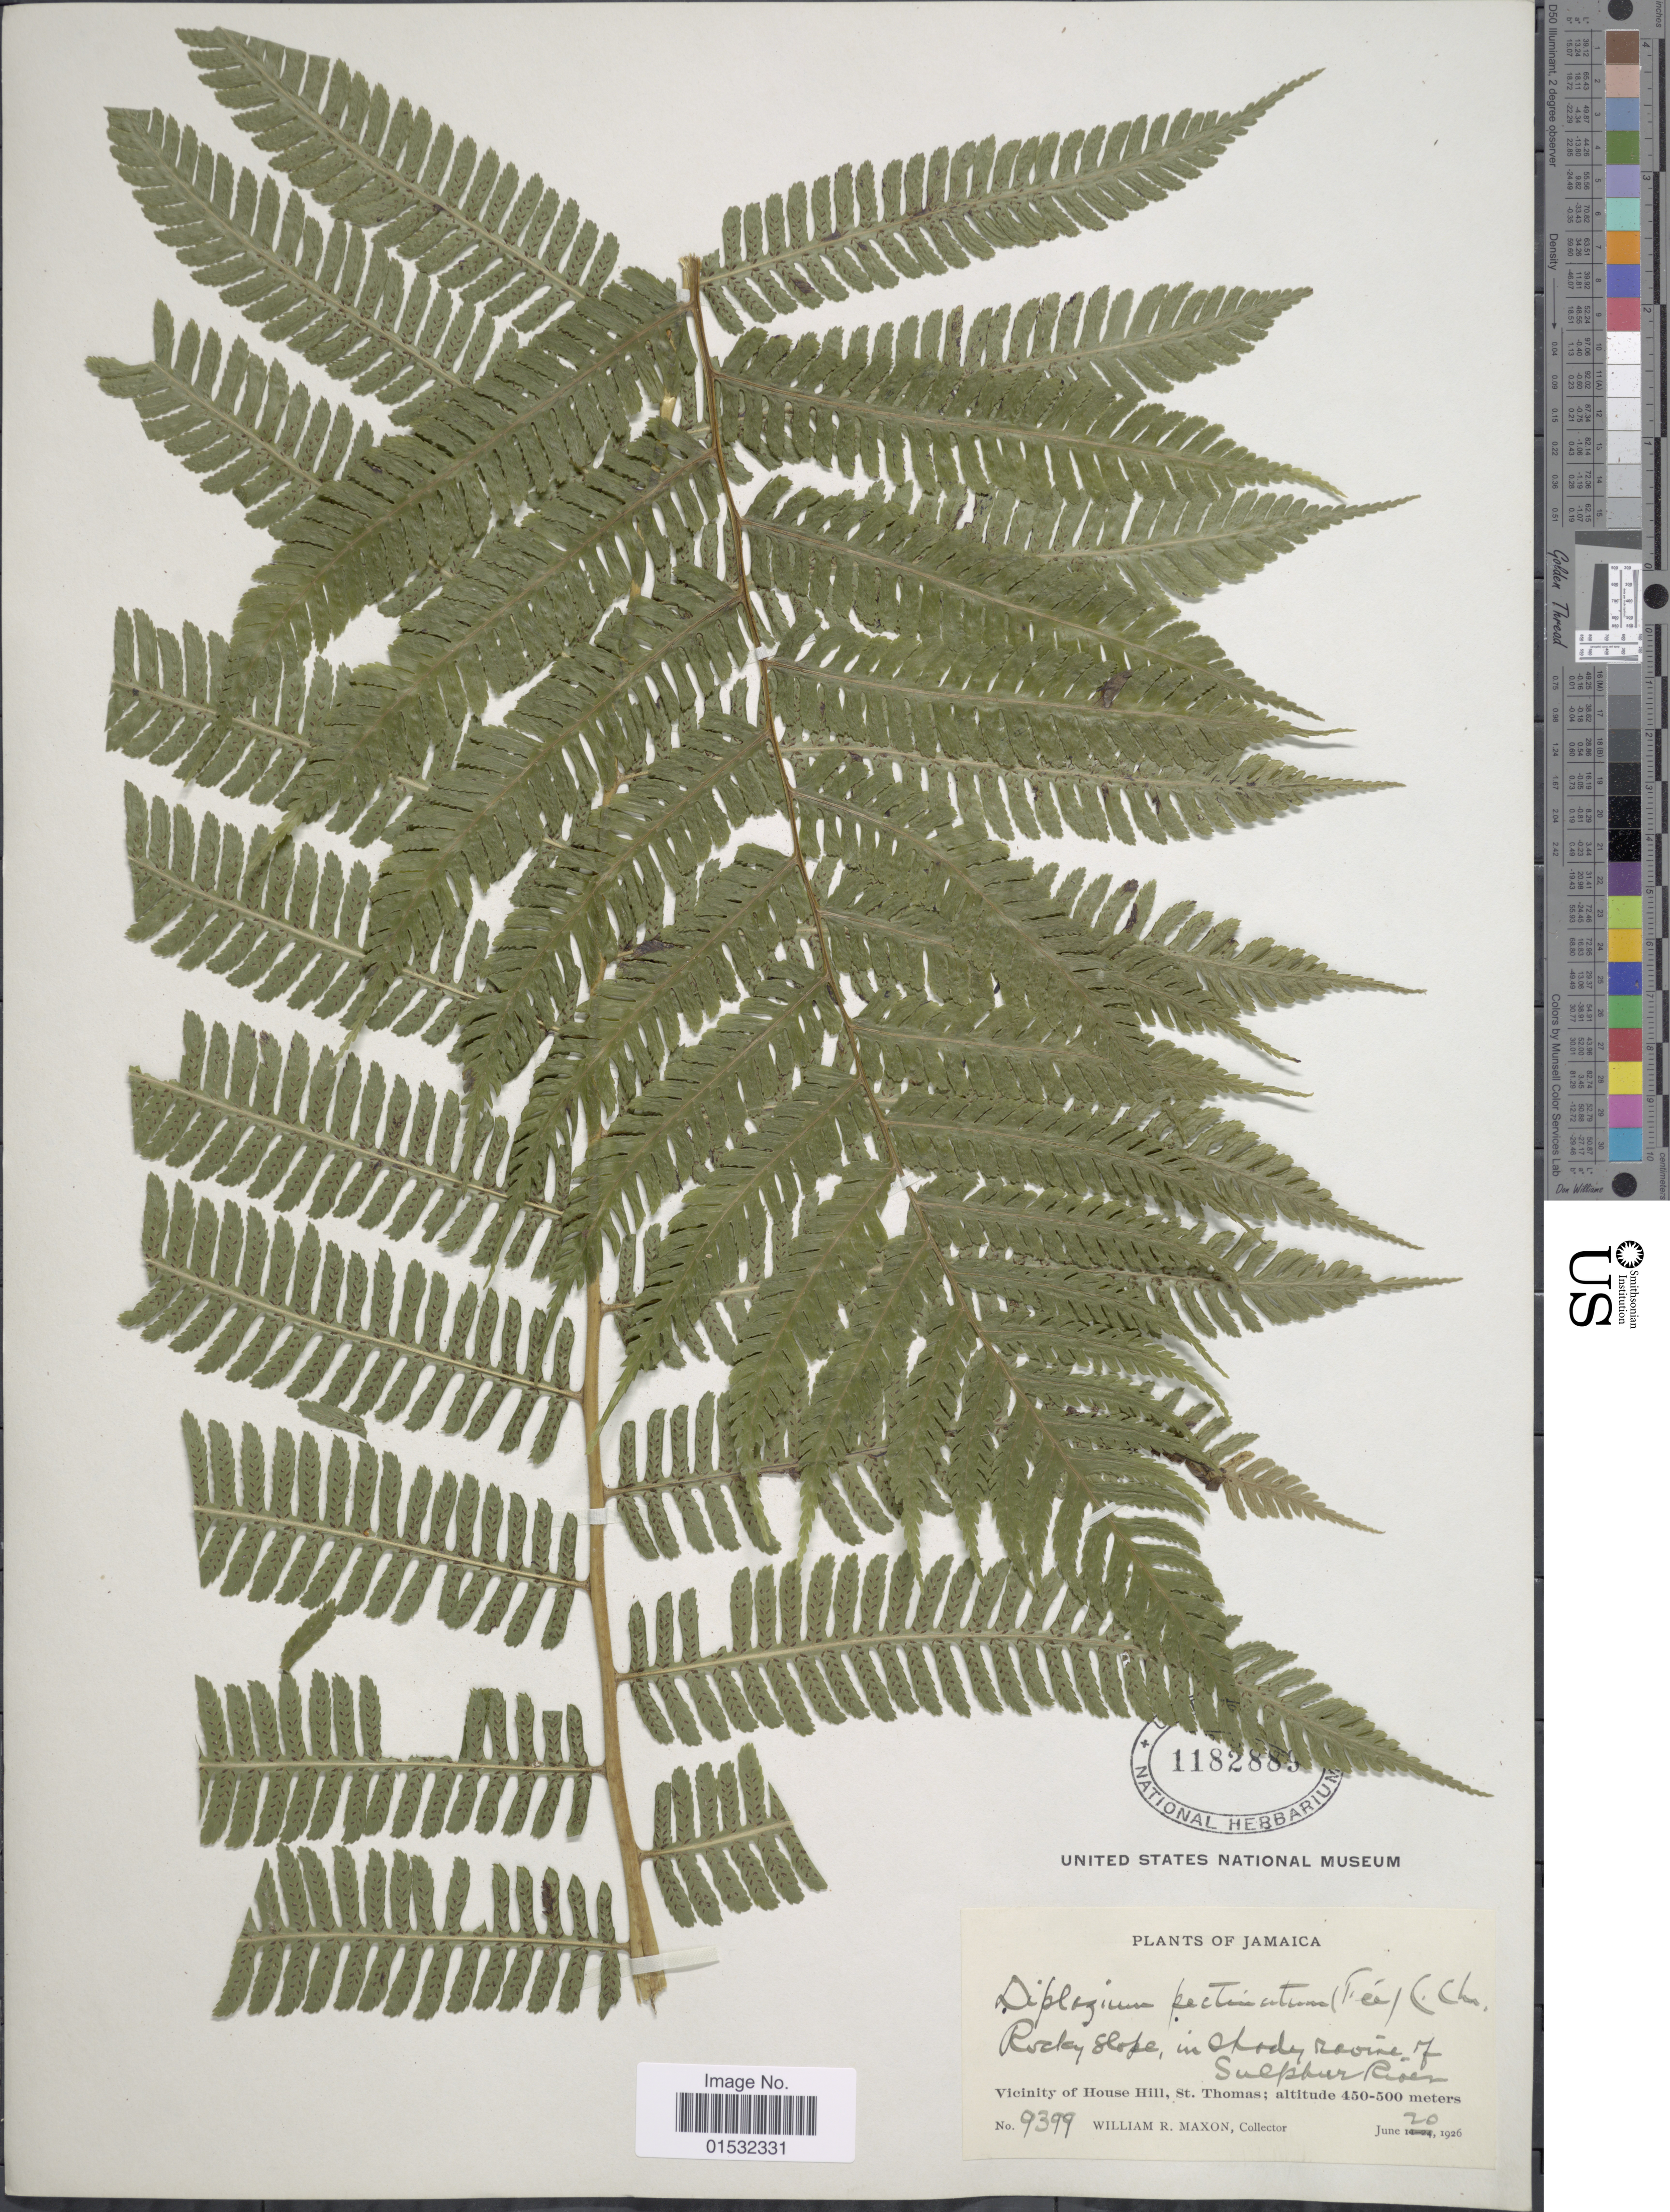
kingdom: Plantae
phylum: Tracheophyta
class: Polypodiopsida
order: Polypodiales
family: Athyriaceae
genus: Diplazium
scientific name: Diplazium pectinatum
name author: (Fée) C. Chr.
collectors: W. R. Maxon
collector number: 9399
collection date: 1926-06-20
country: Jamaica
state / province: Saint Thomas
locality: In shady ravine of Sulphur River. Vicinity of House Hill, St. Thomas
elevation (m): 450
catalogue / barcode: US 1182889